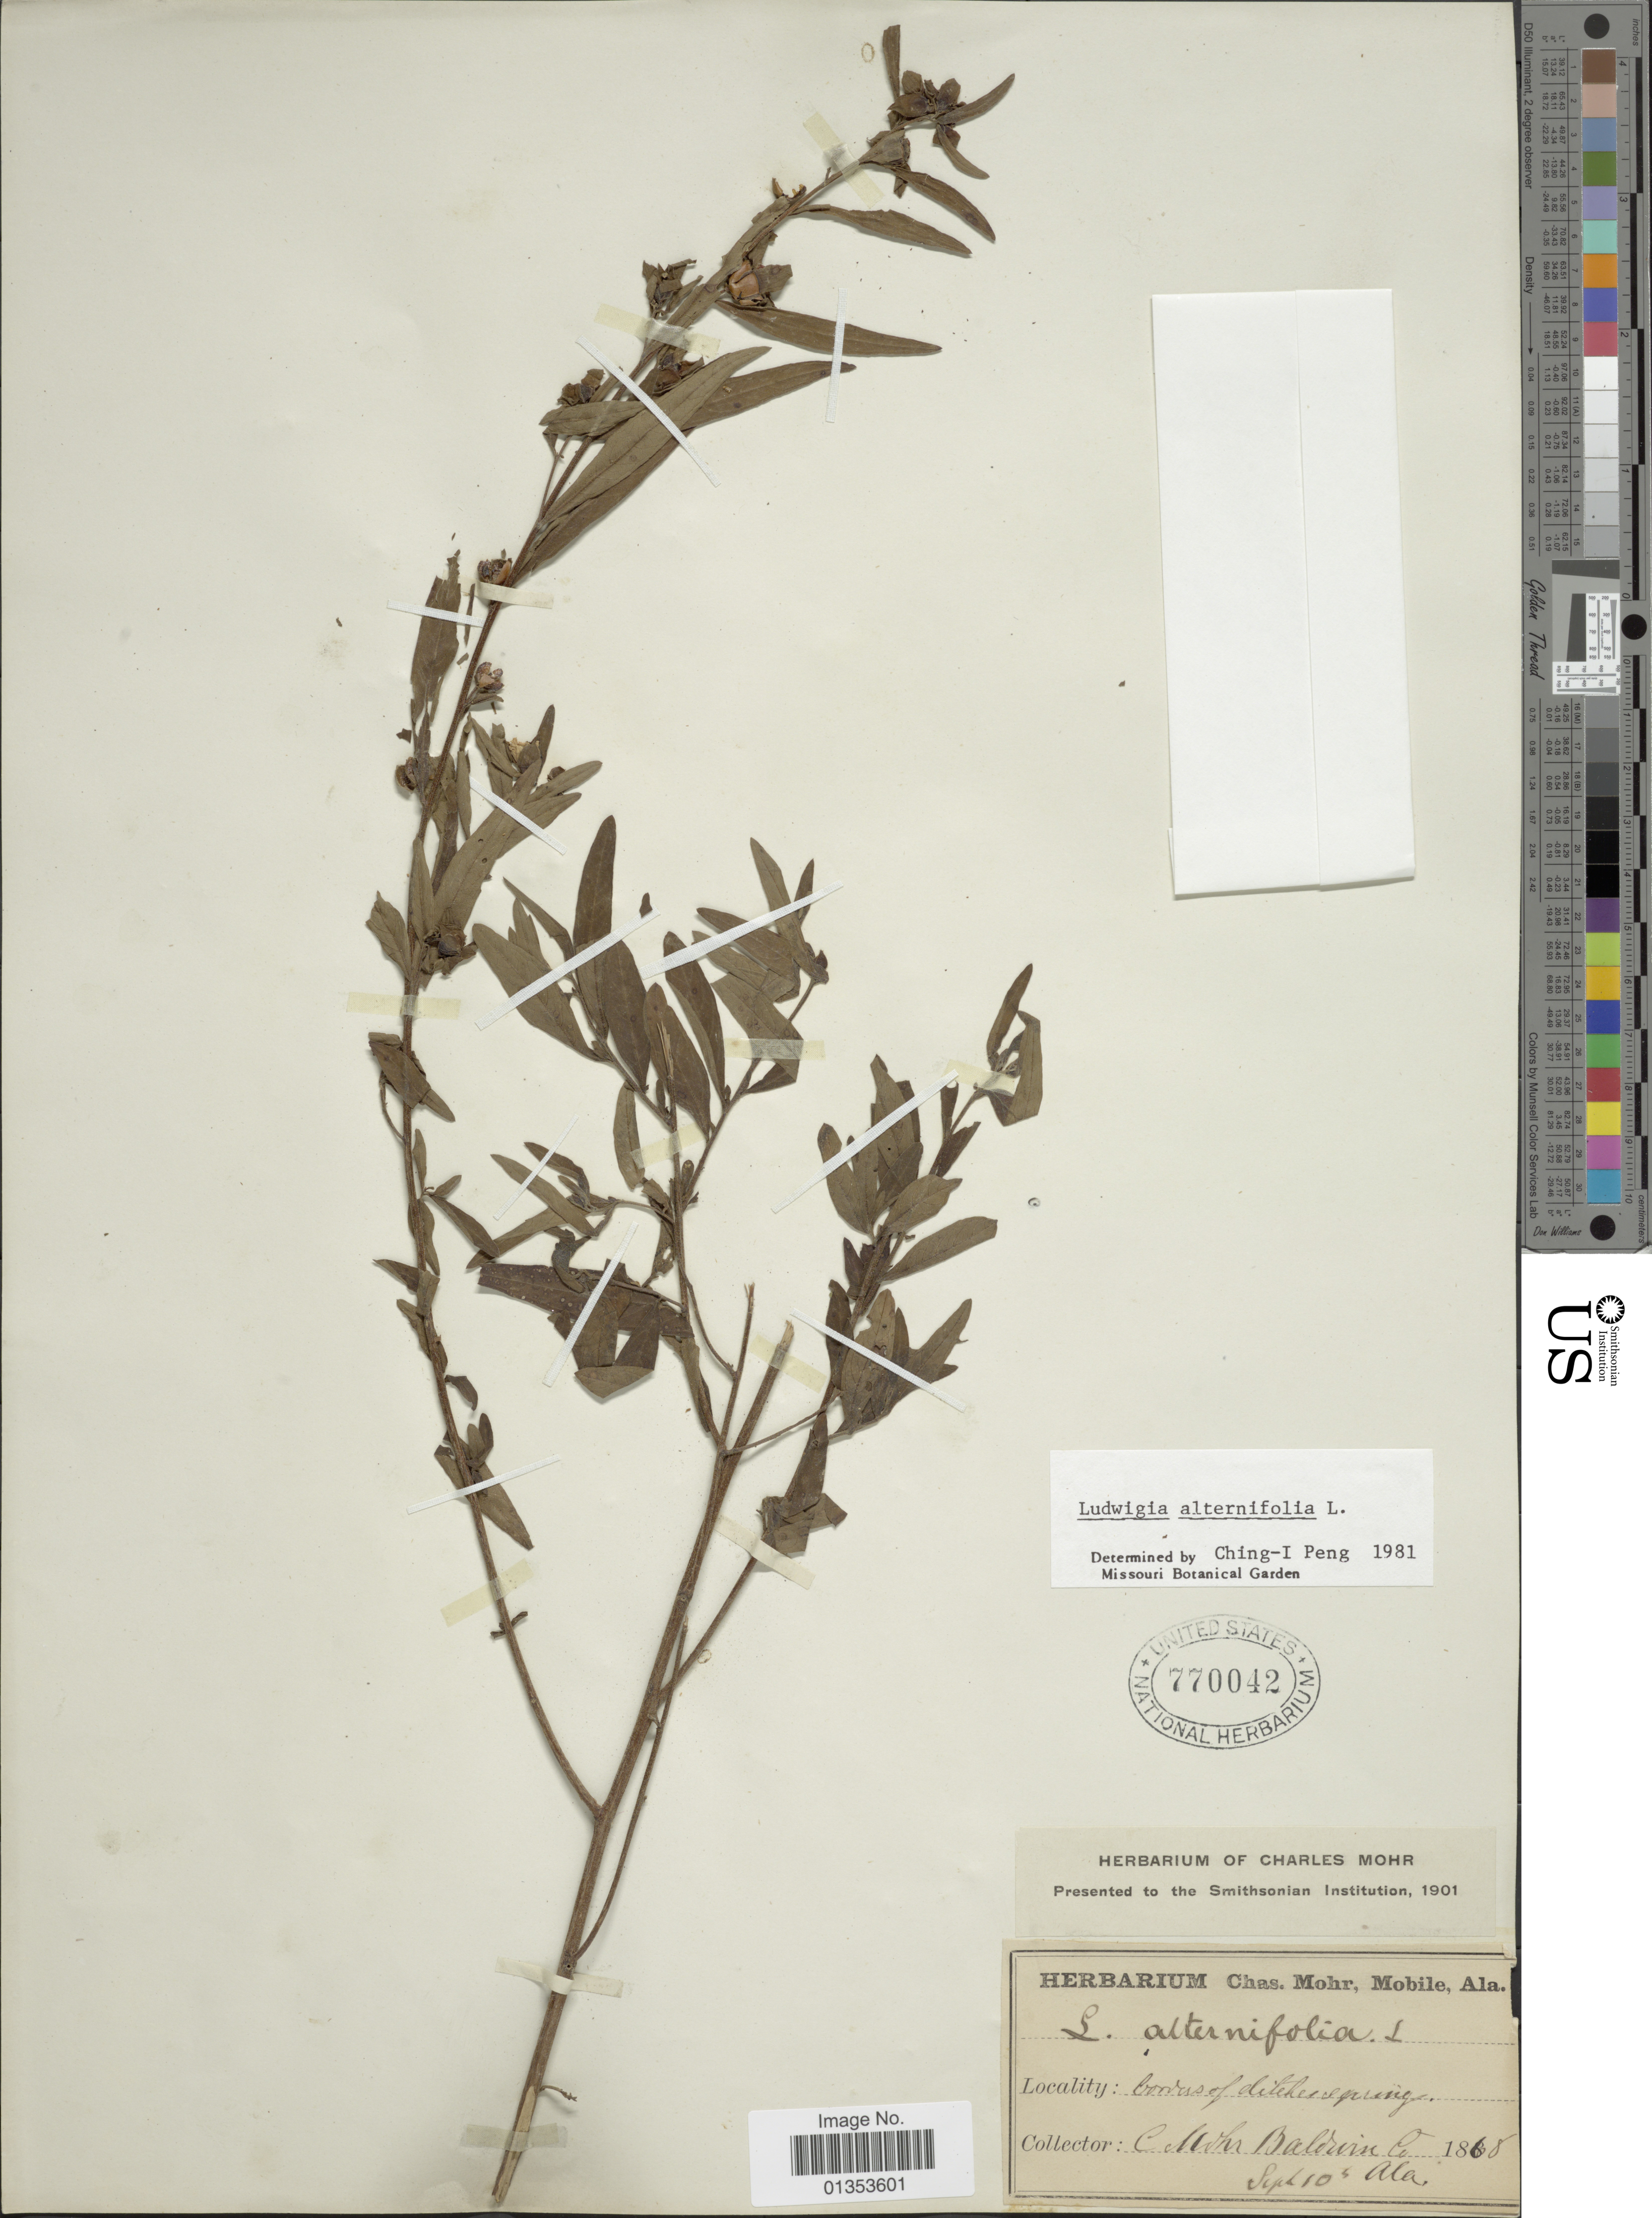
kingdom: Plantae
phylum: Tracheophyta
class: Magnoliopsida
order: Myrtales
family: Onagraceae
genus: Ludwigia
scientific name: Ludwigia alternifolia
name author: L.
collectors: C. T. Mohr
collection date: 1868-09-10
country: United States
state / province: Alabama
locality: Mobile, borders of ditches spring, Baldwin Co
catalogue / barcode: US 770042